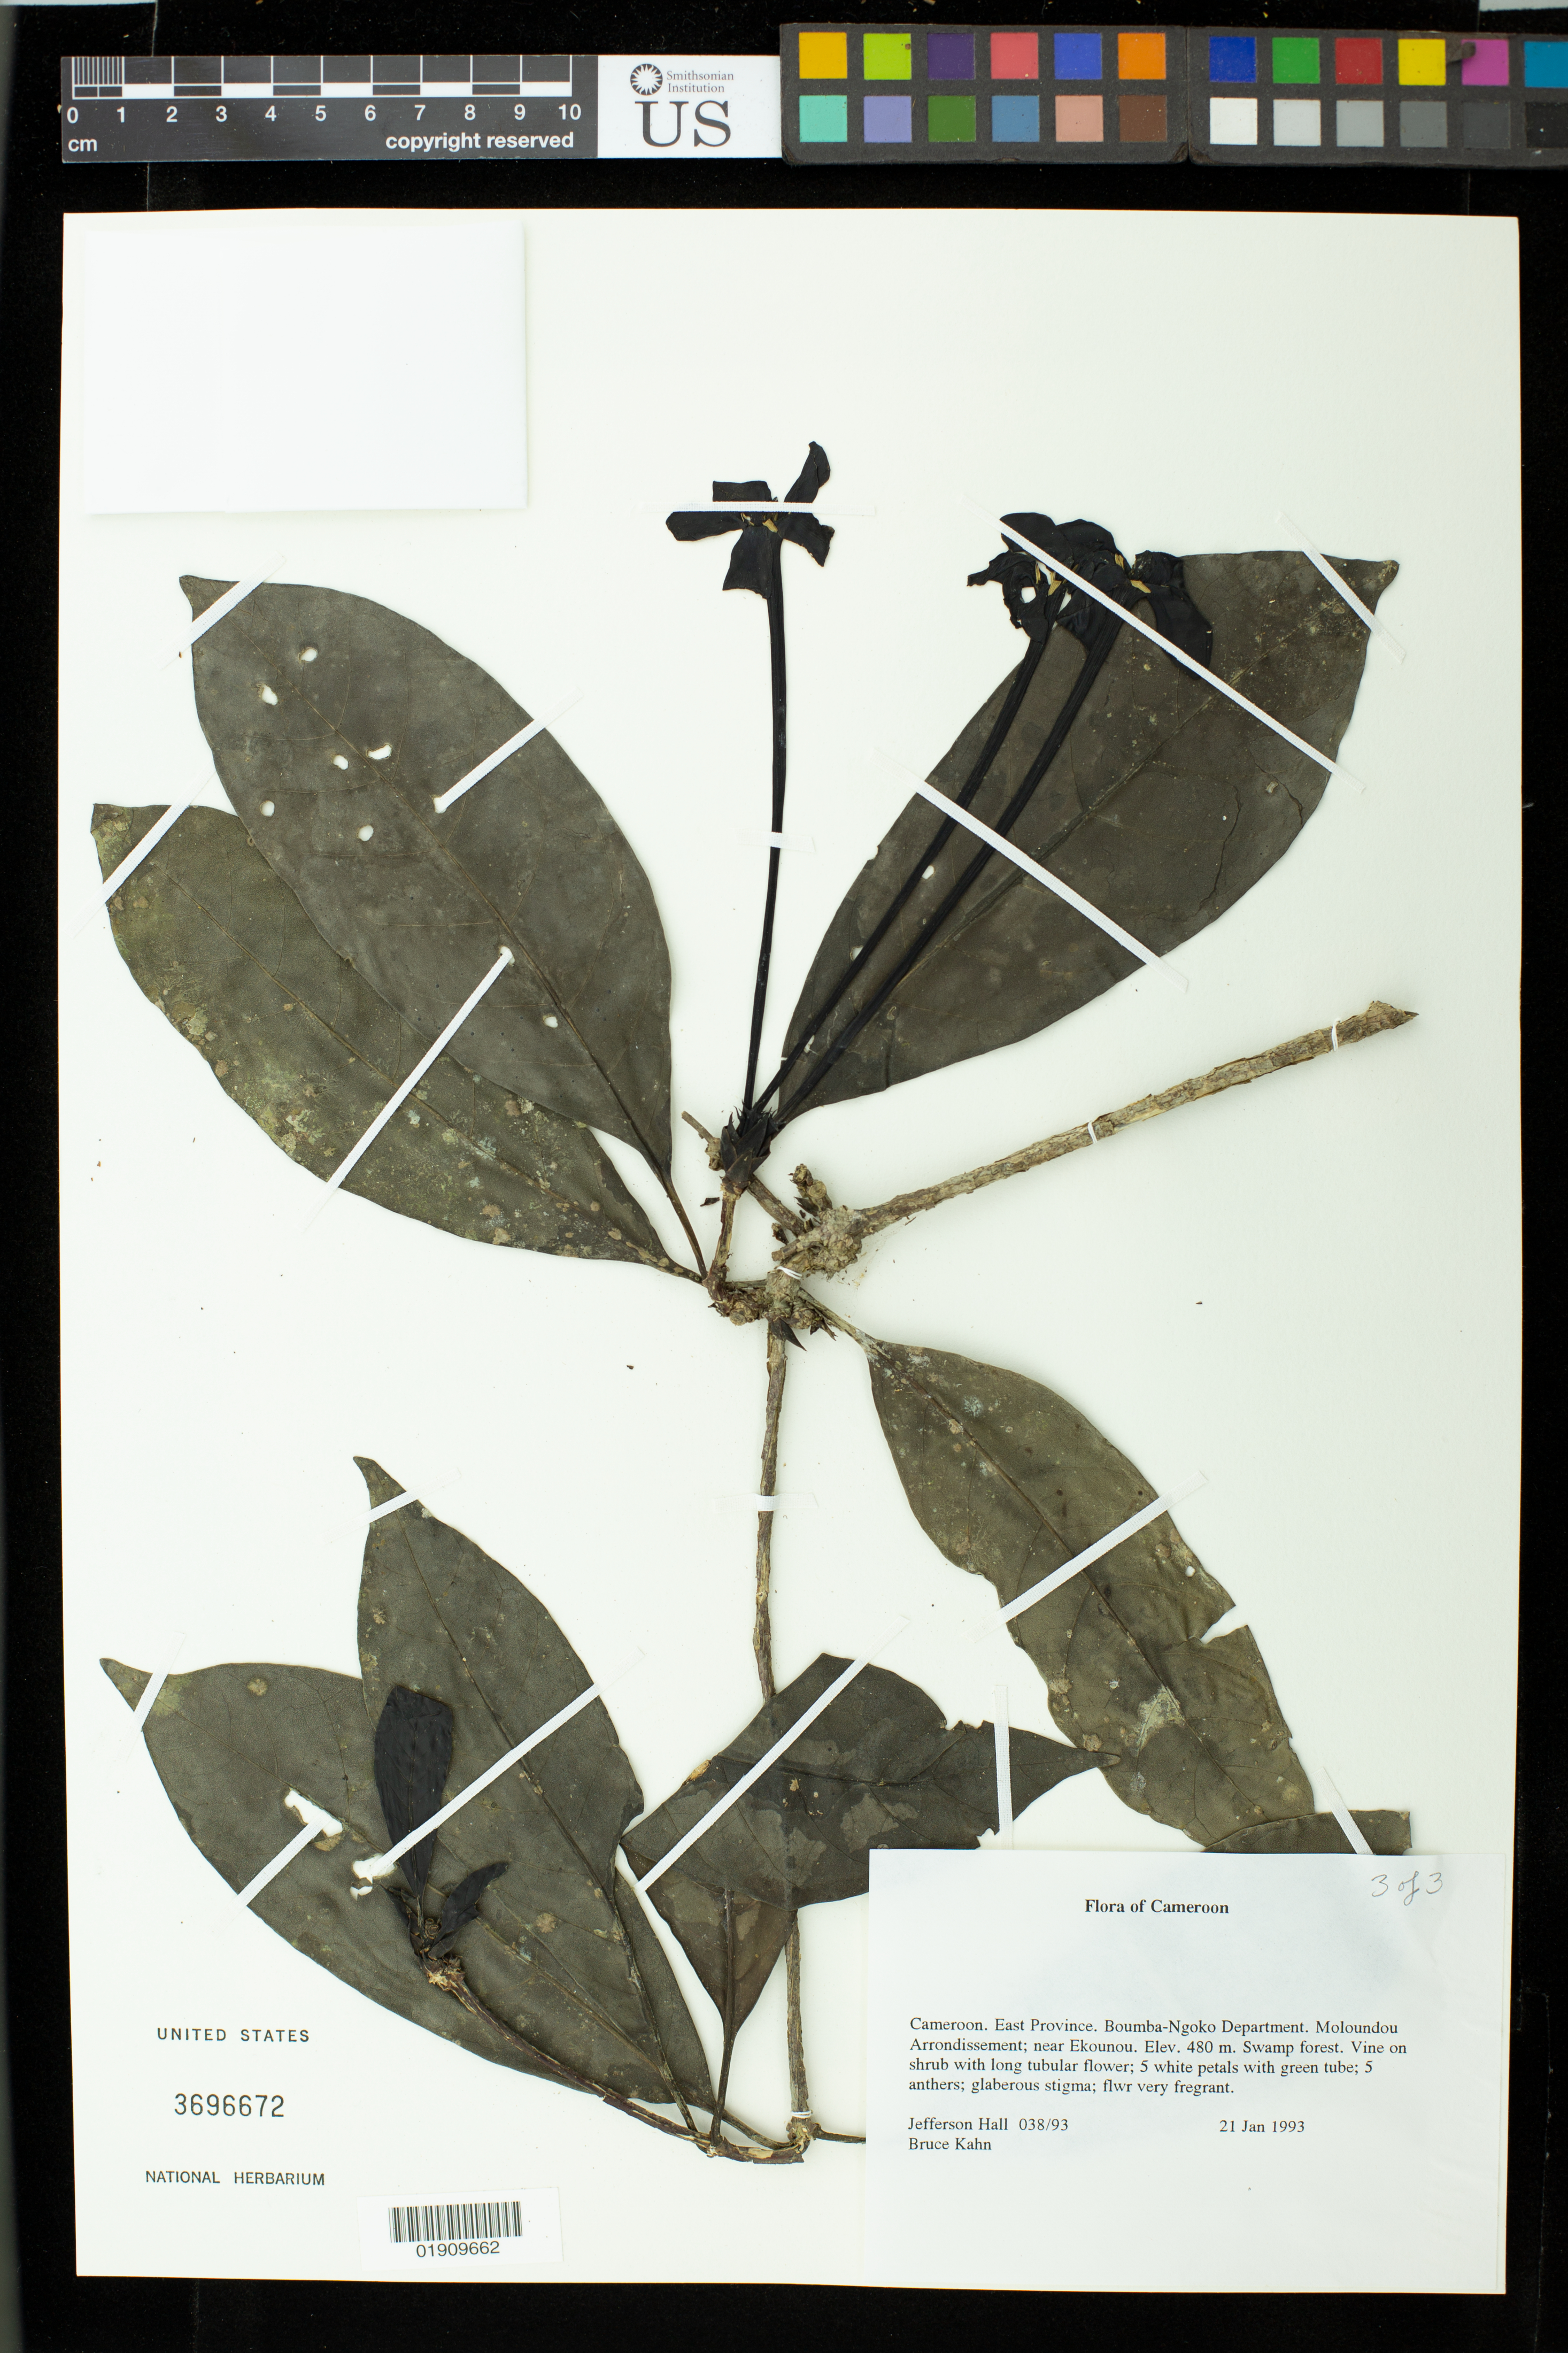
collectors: J. Hall & B. Kahn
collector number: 038/93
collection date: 1993-01-21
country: Cameroon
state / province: Est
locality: Boumba-Ngoko Department. Boumba-Ngoko Department. Moloundou Arroundissement; Ekounou,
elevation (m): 480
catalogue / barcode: US 3696672